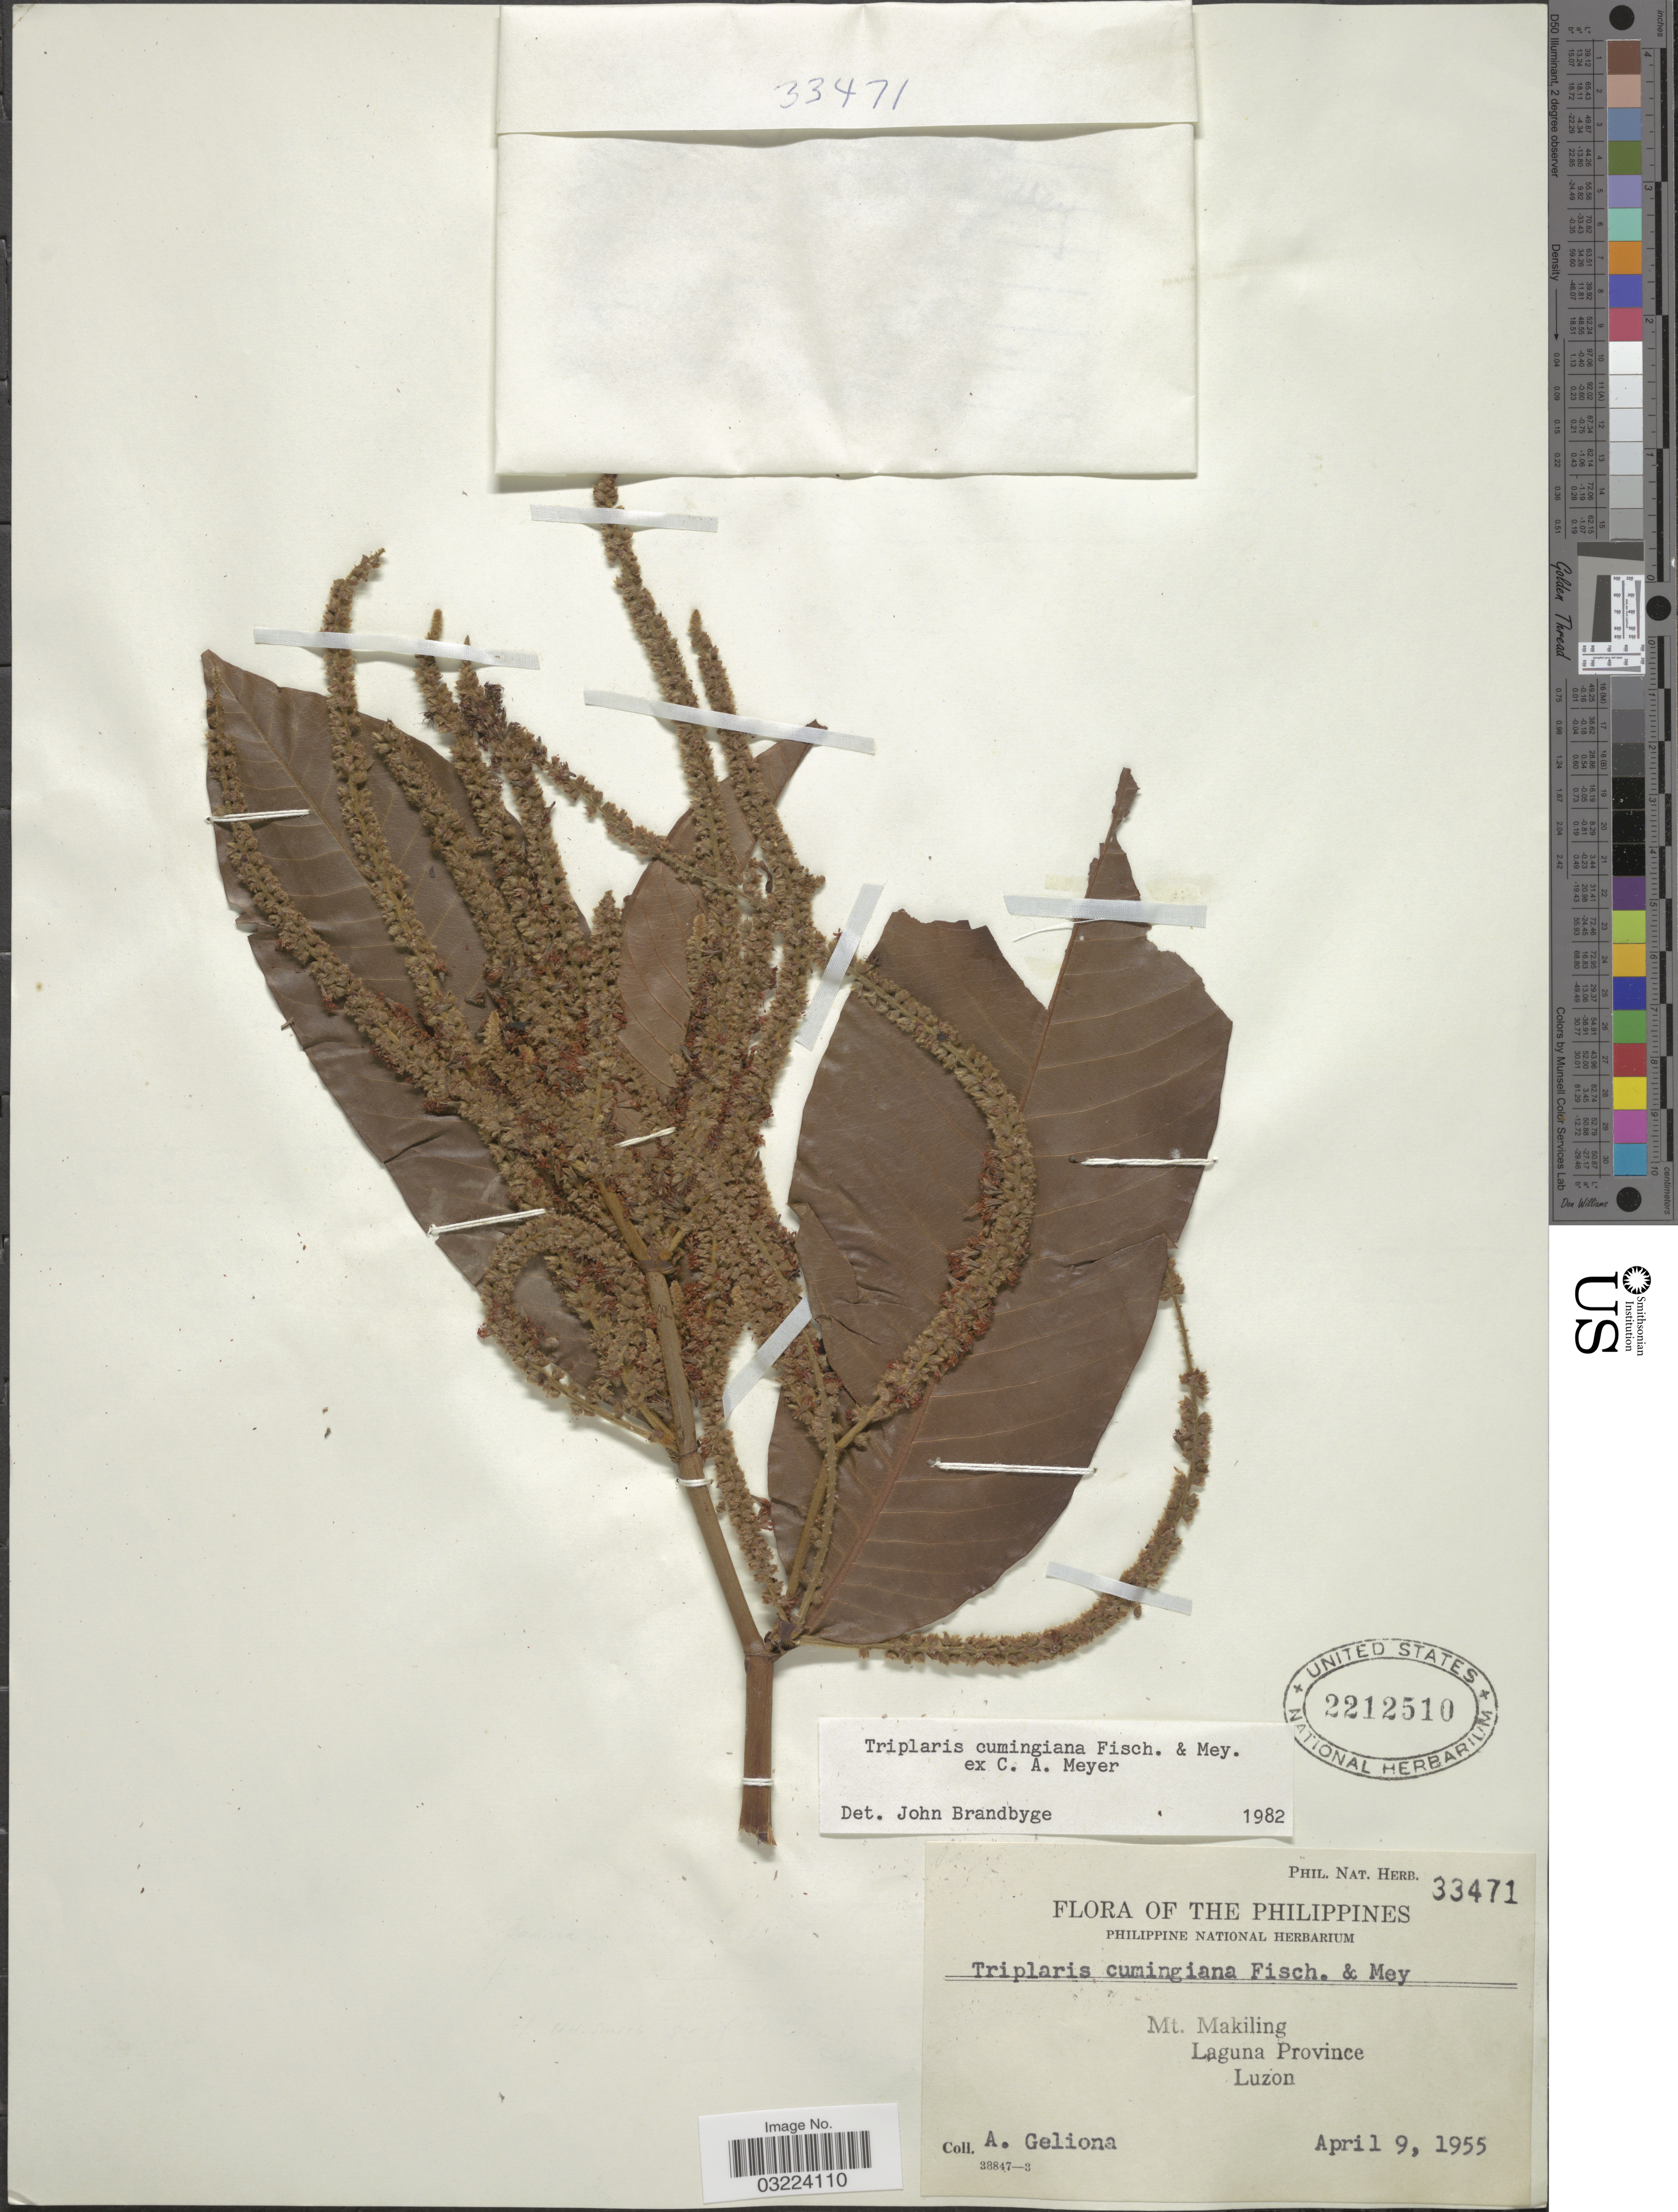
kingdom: Plantae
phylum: Tracheophyta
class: Magnoliopsida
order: Caryophyllales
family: Polygonaceae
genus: Triplaris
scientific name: Triplaris cumingiana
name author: Fisch. & C.A. Mey. ex C.A. Mey.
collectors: A. Geliona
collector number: Phil. Nat. Herb. 33471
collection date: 1955-04-09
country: Philippines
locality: Mt. Makiling, Laguna Province, Luzon.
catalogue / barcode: US 2212510